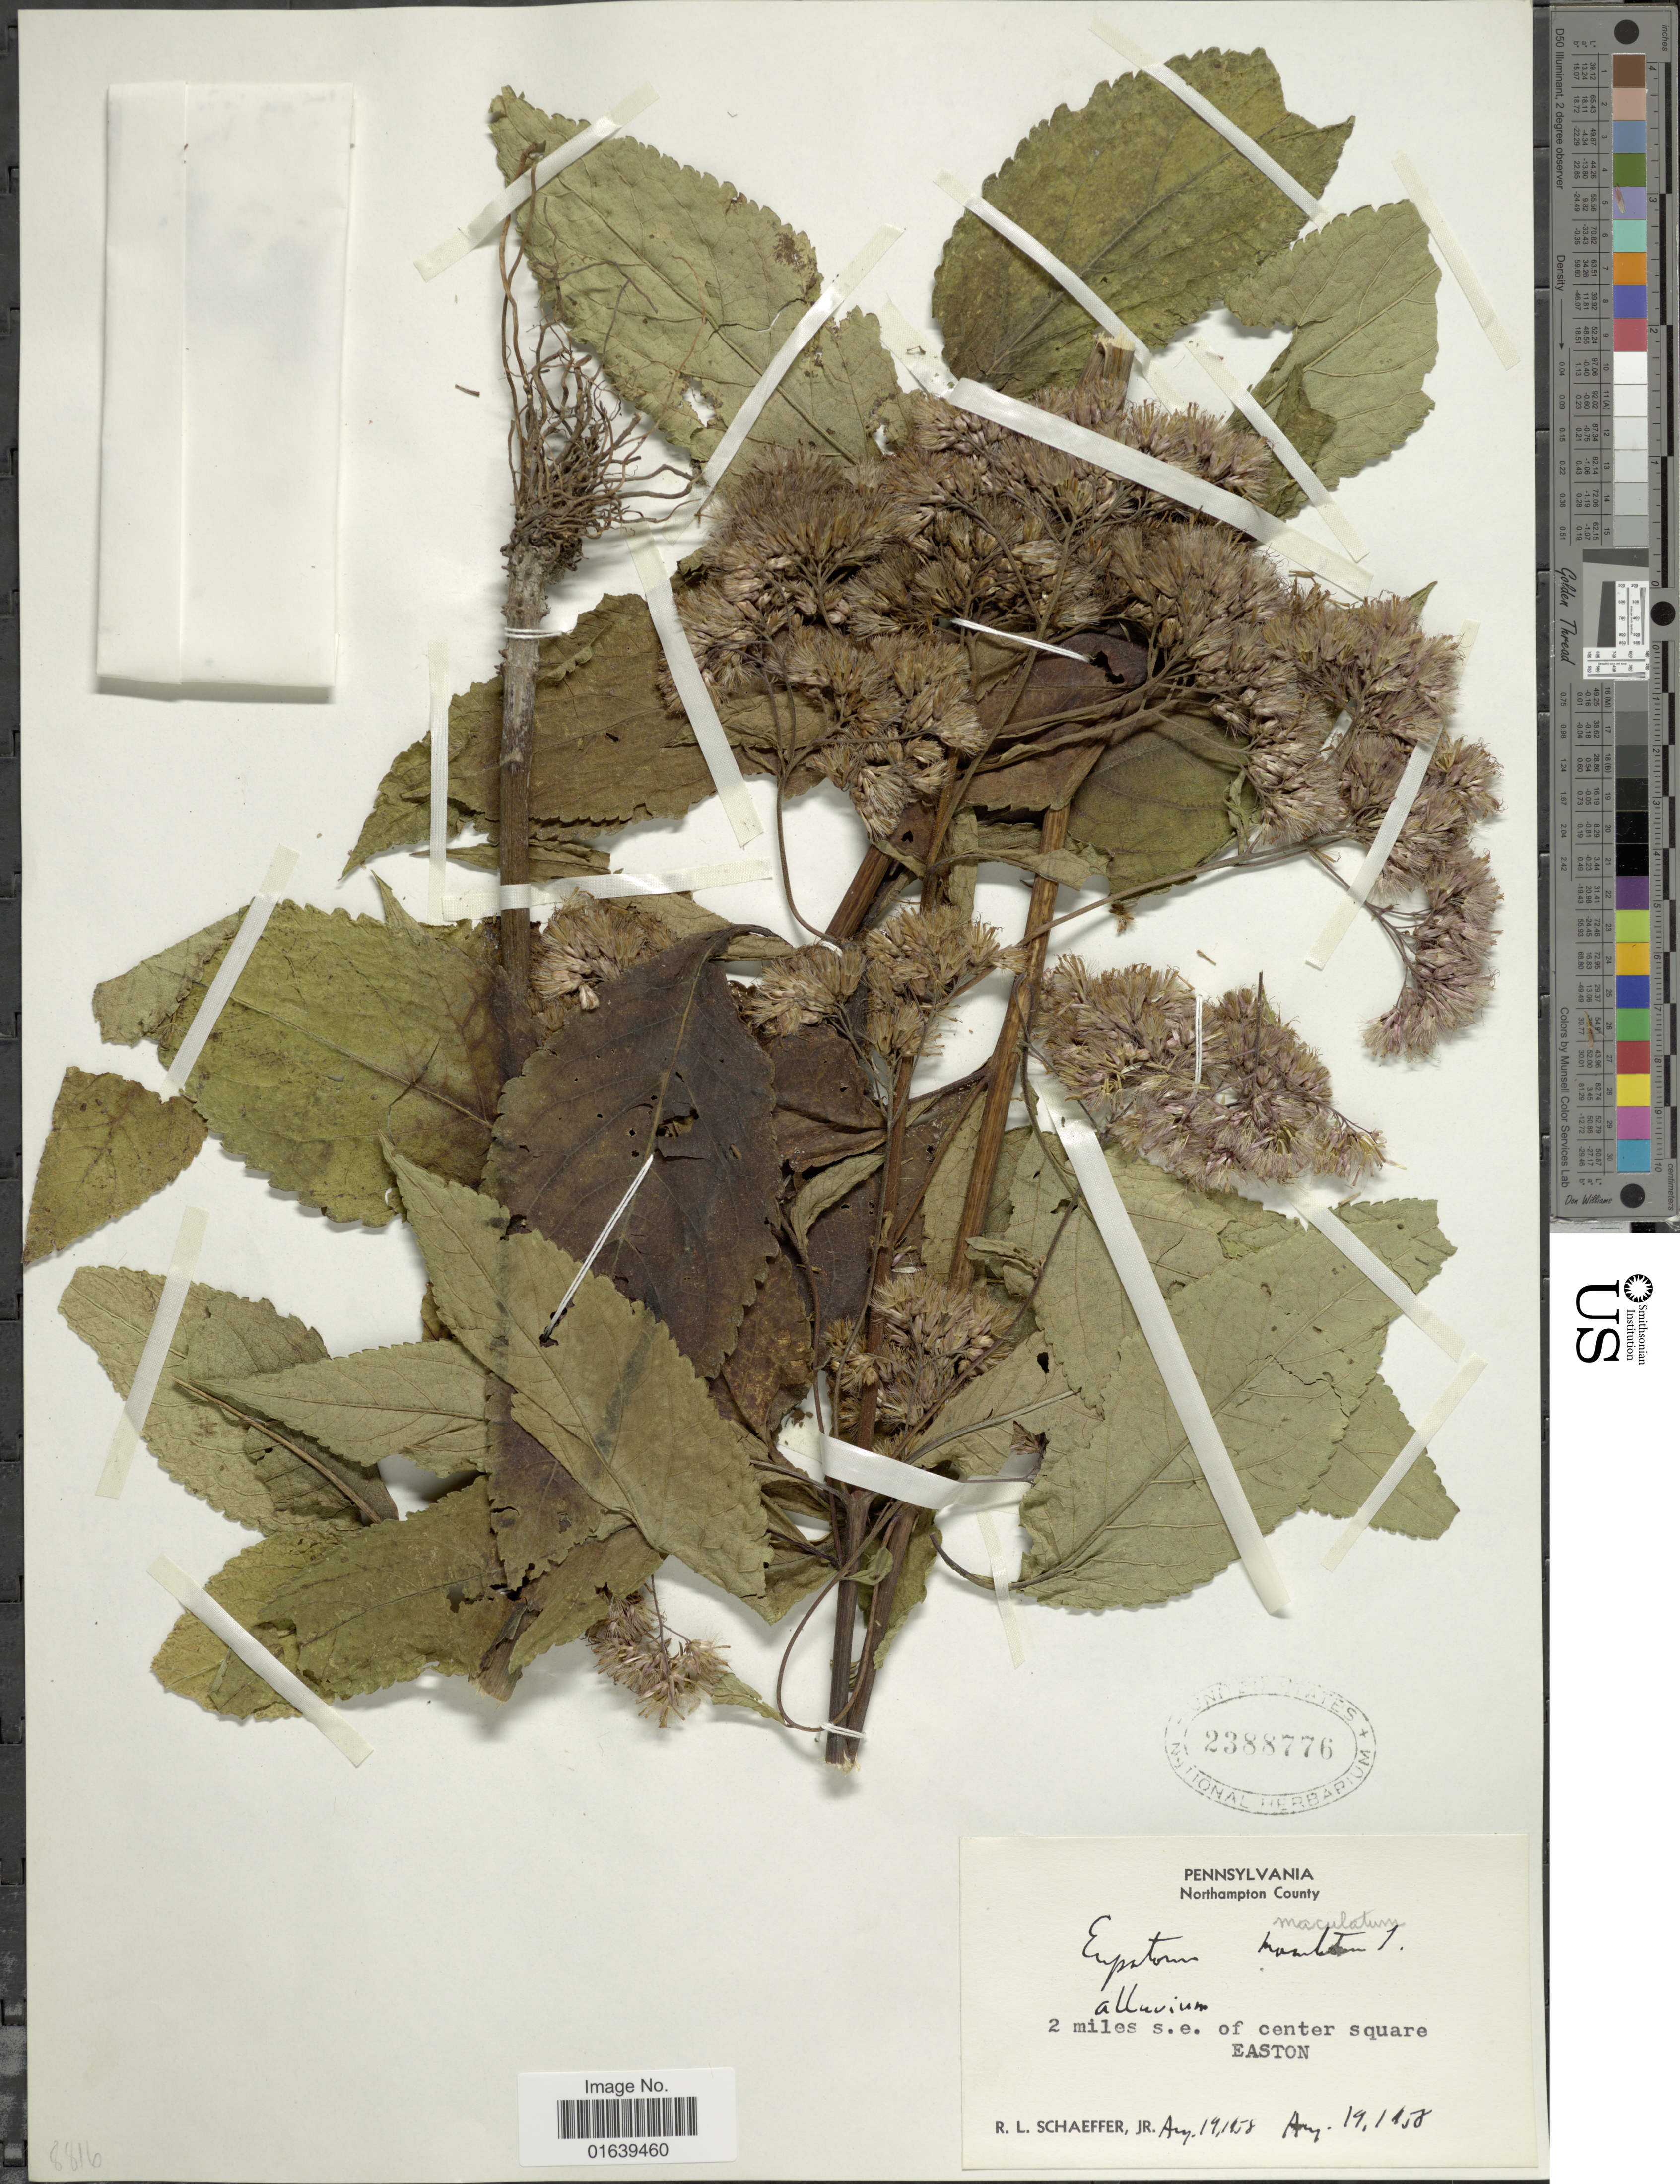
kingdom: Plantae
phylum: Tracheophyta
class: Magnoliopsida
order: Asterales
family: Asteraceae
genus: Eupatorium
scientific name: Eupatorium maculatum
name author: L.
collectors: R. L. Schaeffer Jr.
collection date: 1958-08-19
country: United States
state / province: Pennsylvania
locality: Northampton County, 2 miles s.e. of center square Easton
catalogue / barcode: US 2388776